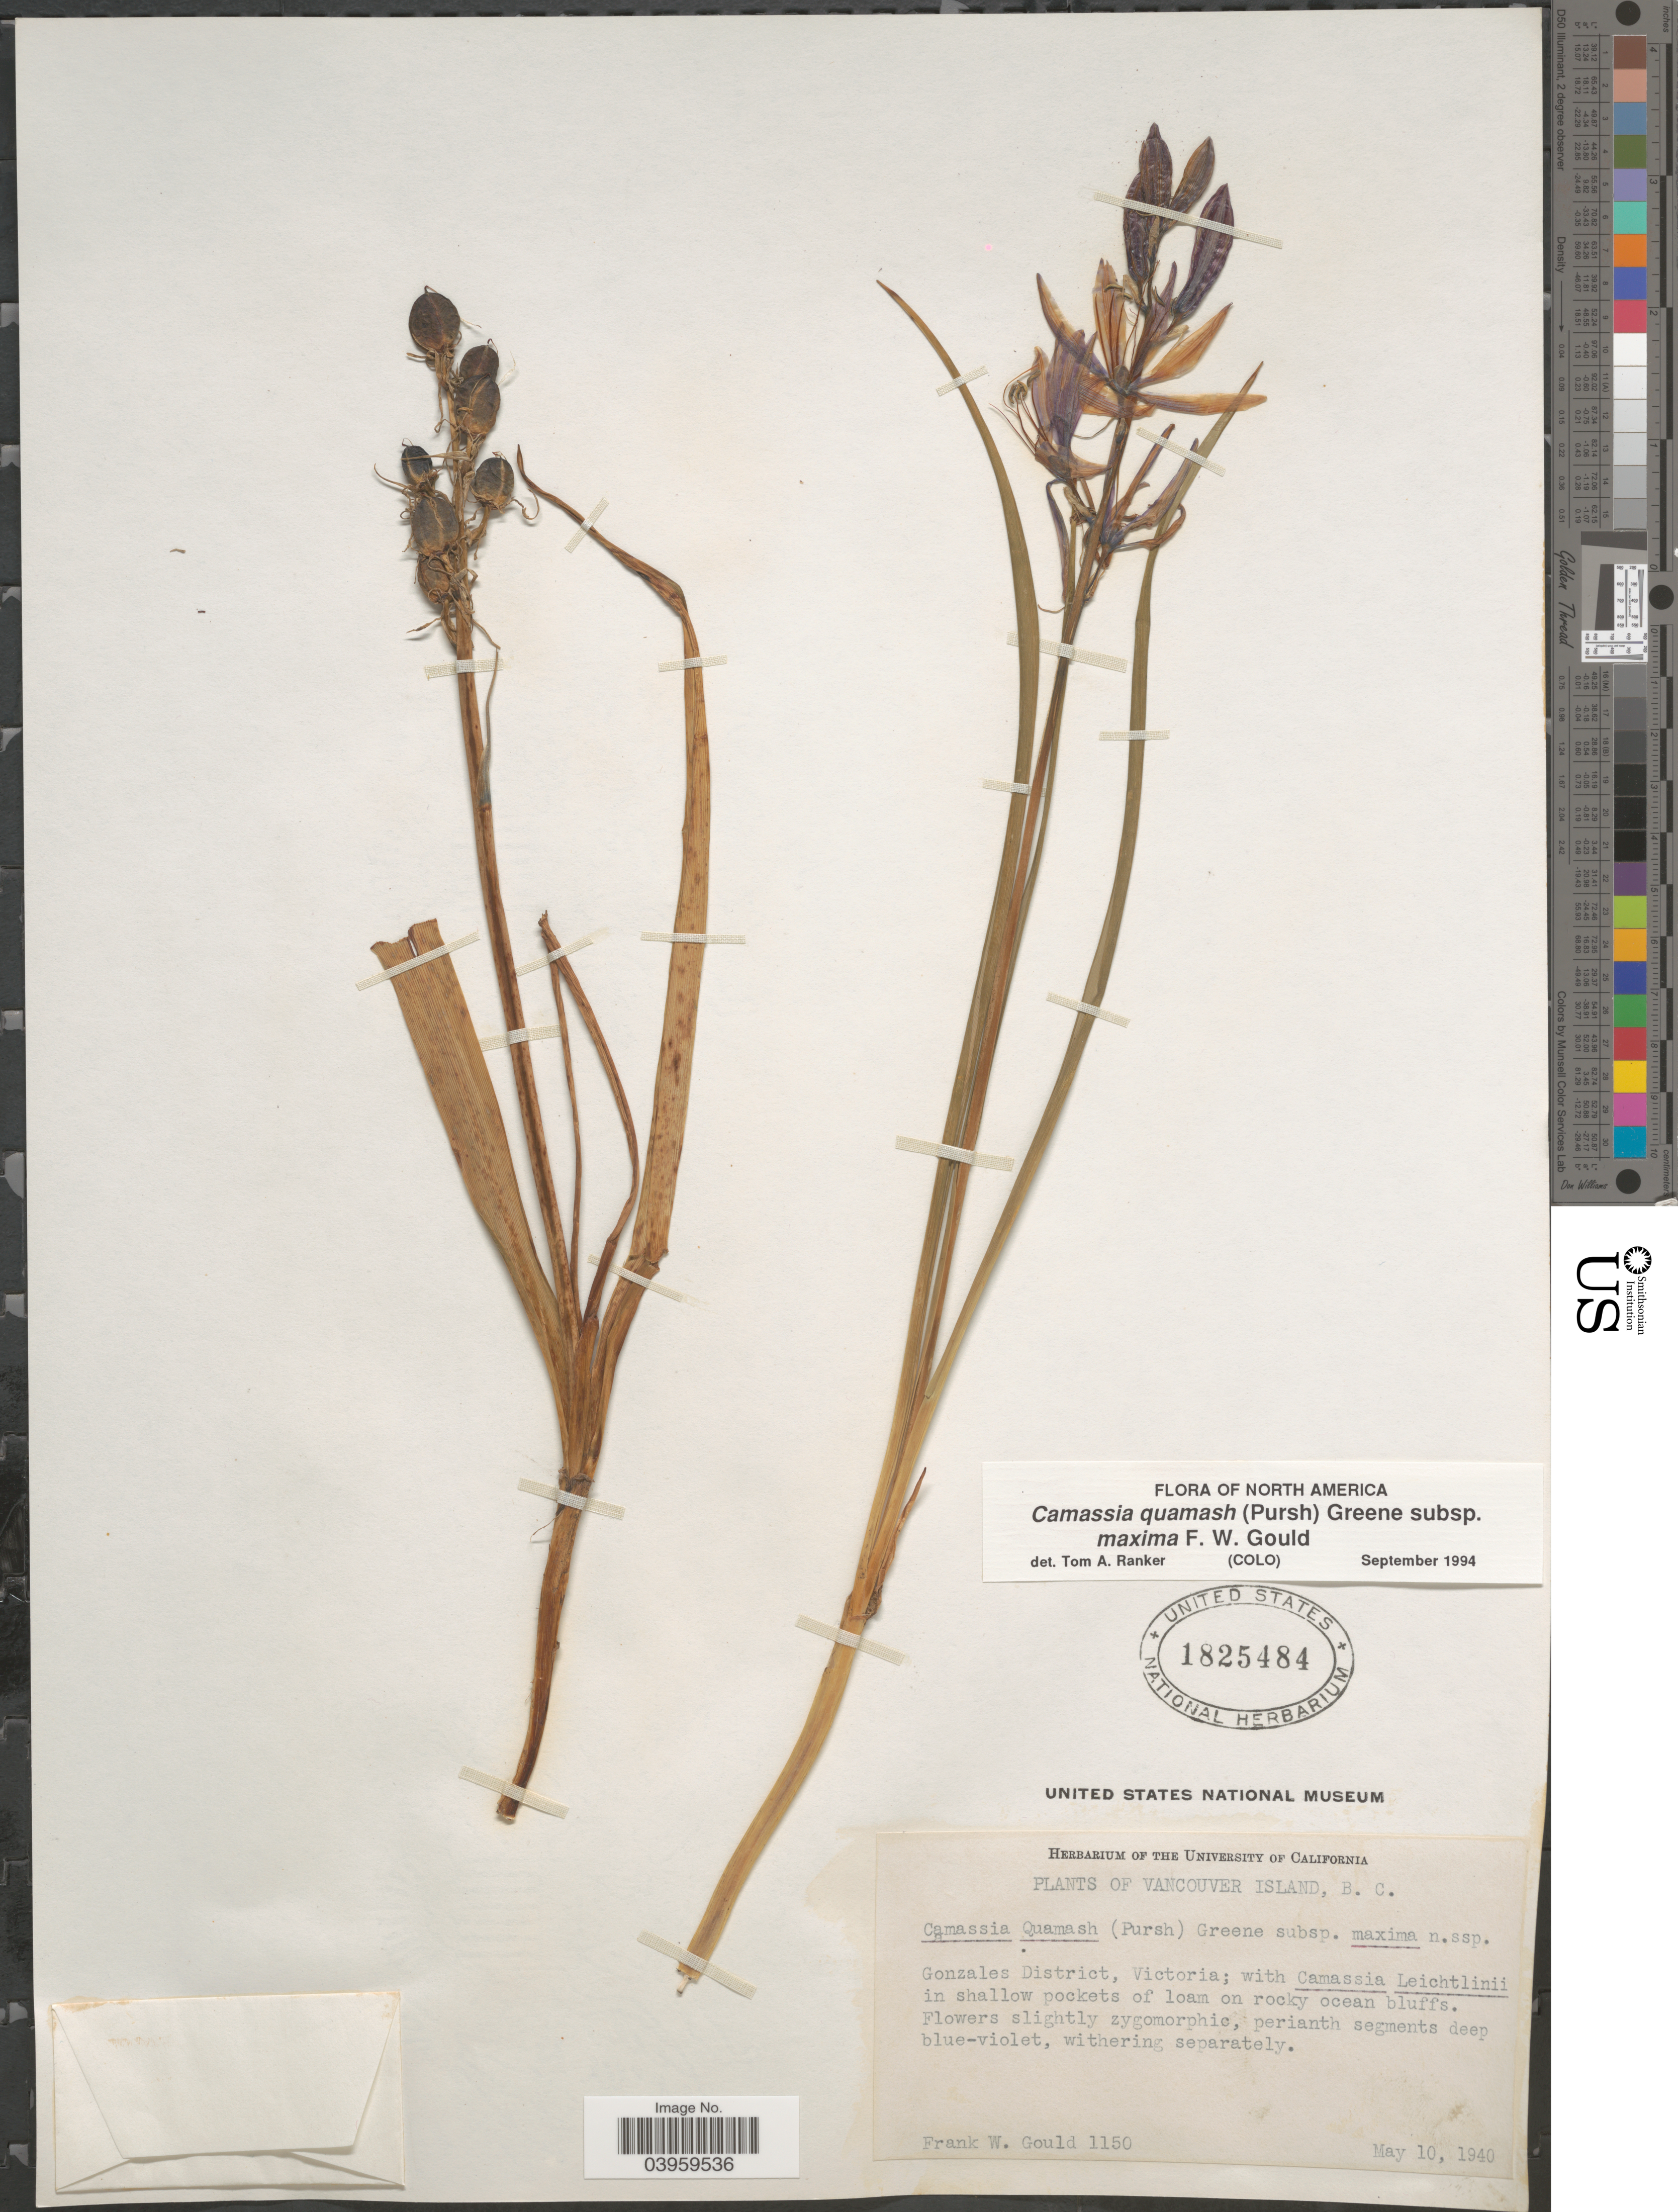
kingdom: Plantae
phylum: Tracheophyta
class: Liliopsida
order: Asparagales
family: Asparagaceae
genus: Camassia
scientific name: Camassia quamash subsp. maxima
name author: Gould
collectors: F. W. Gould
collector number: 1150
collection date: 1940-05-10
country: Canada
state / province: British Columbia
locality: Vancouver Island. Gonzales District, Victoria.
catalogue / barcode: US 1825484